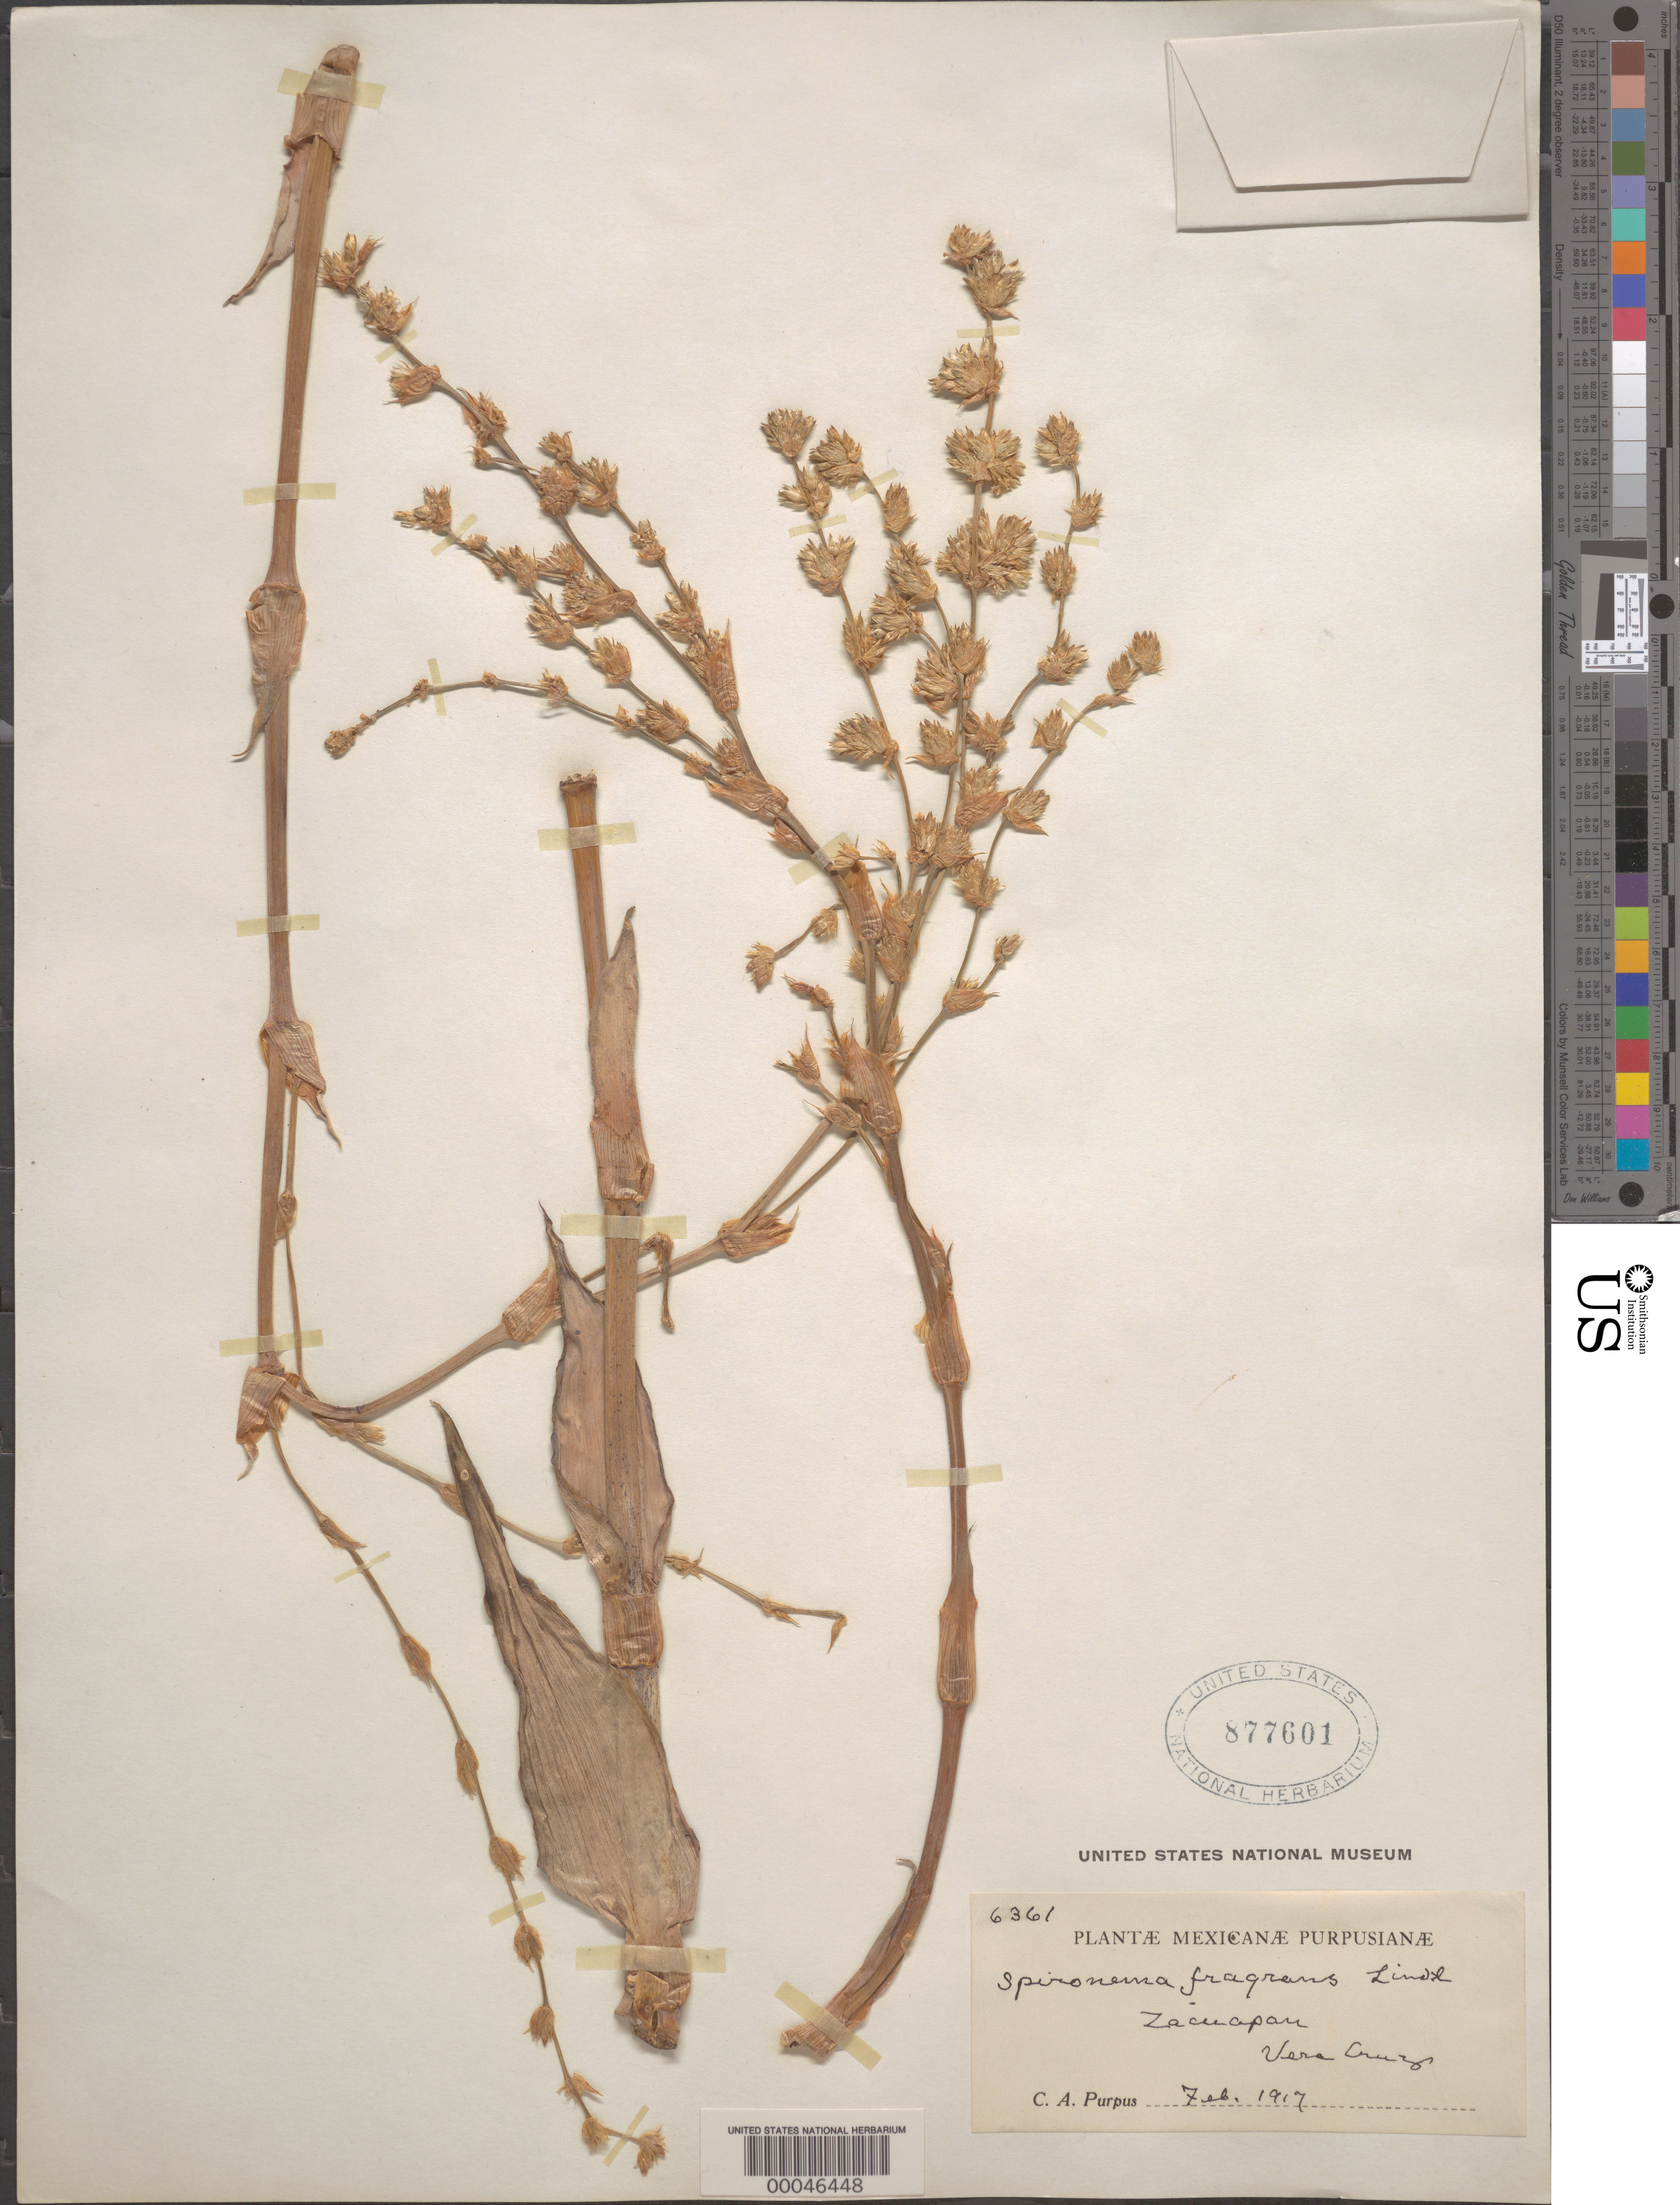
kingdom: Plantae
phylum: Tracheophyta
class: Liliopsida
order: Commelinales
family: Commelinaceae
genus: Callisia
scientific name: Callisia fragrans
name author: (Lindl.) Woodson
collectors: C. A. Purpus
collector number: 6361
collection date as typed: Feb 1917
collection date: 1917-02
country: Mexico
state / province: Veracruz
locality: Zacuapan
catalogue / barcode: US 877601